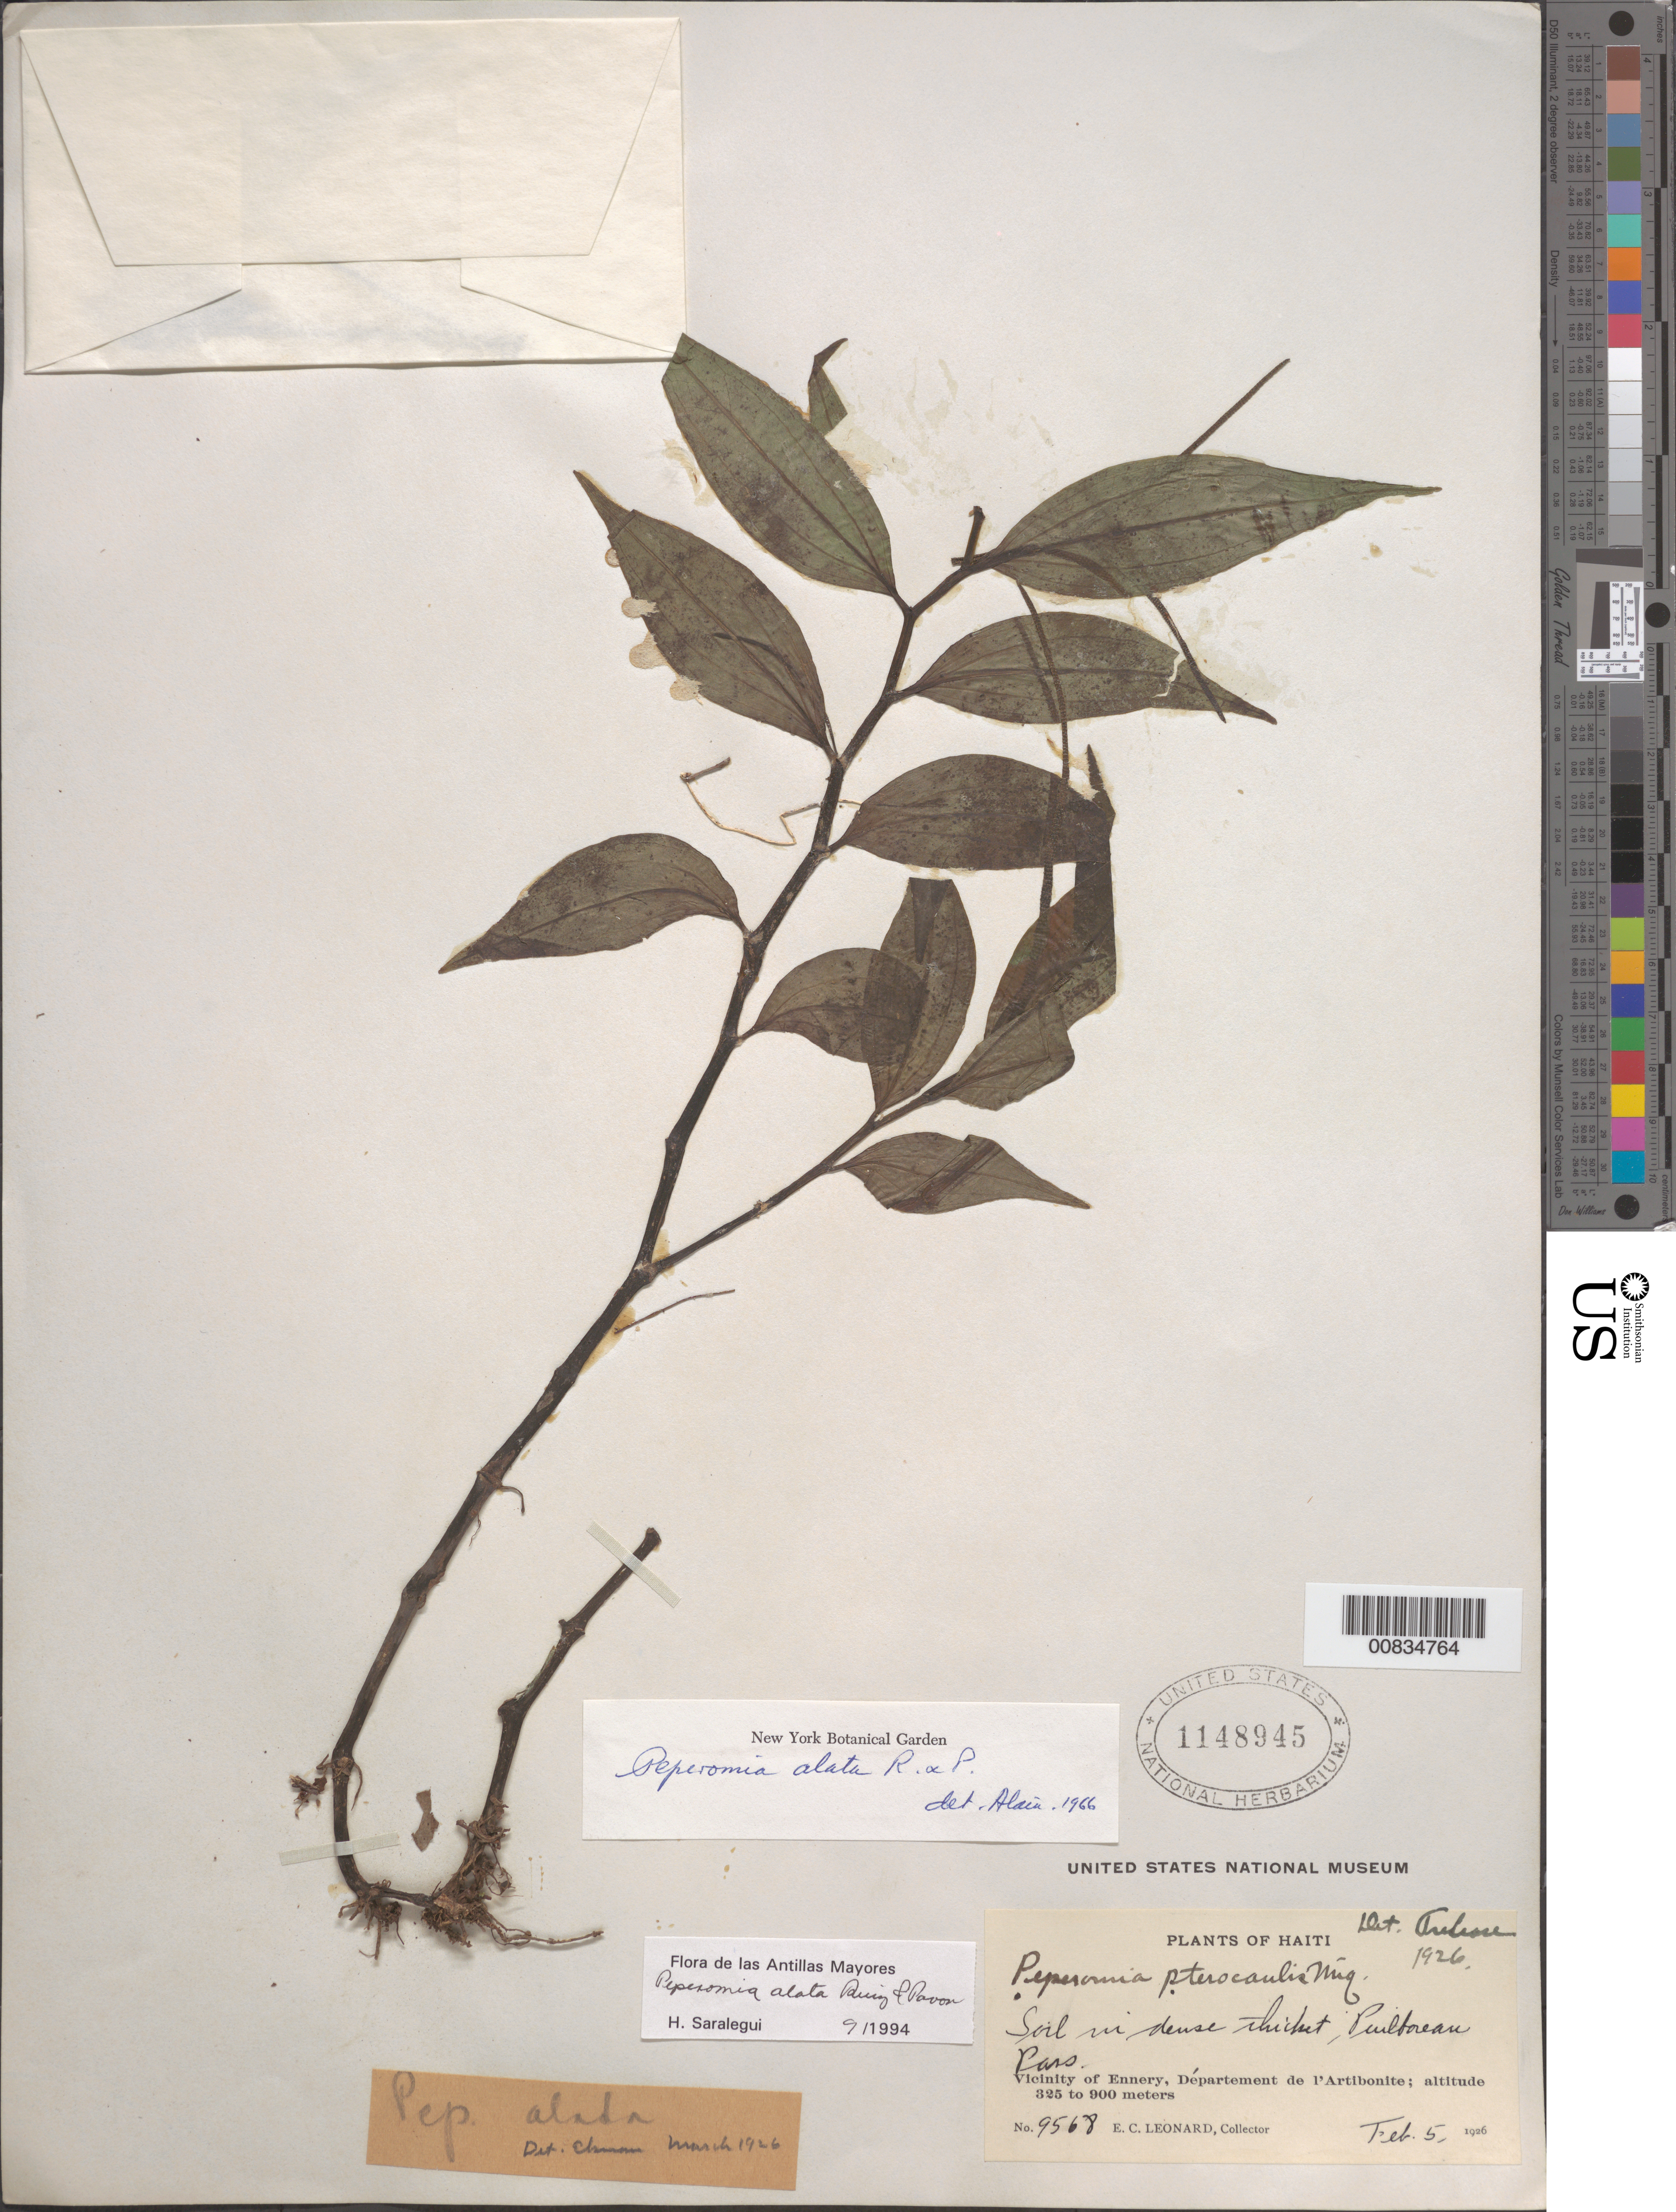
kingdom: Plantae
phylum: Tracheophyta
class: Magnoliopsida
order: Piperales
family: Piperaceae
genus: Peperomia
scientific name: Peperomia alata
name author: Ruiz & Pav.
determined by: Saralegui Boza, H., (HAJB), Jardin Botanico Nacional (Habana)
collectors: E. C. Leonard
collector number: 9568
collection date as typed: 05 Feb 1926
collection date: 1926-02-05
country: Haiti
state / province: Artibonite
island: Hispaniola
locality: Vicinity of Ennery. Puilboreau Pass.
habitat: Soil in dense thicket.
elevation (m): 325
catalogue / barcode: US 1148945